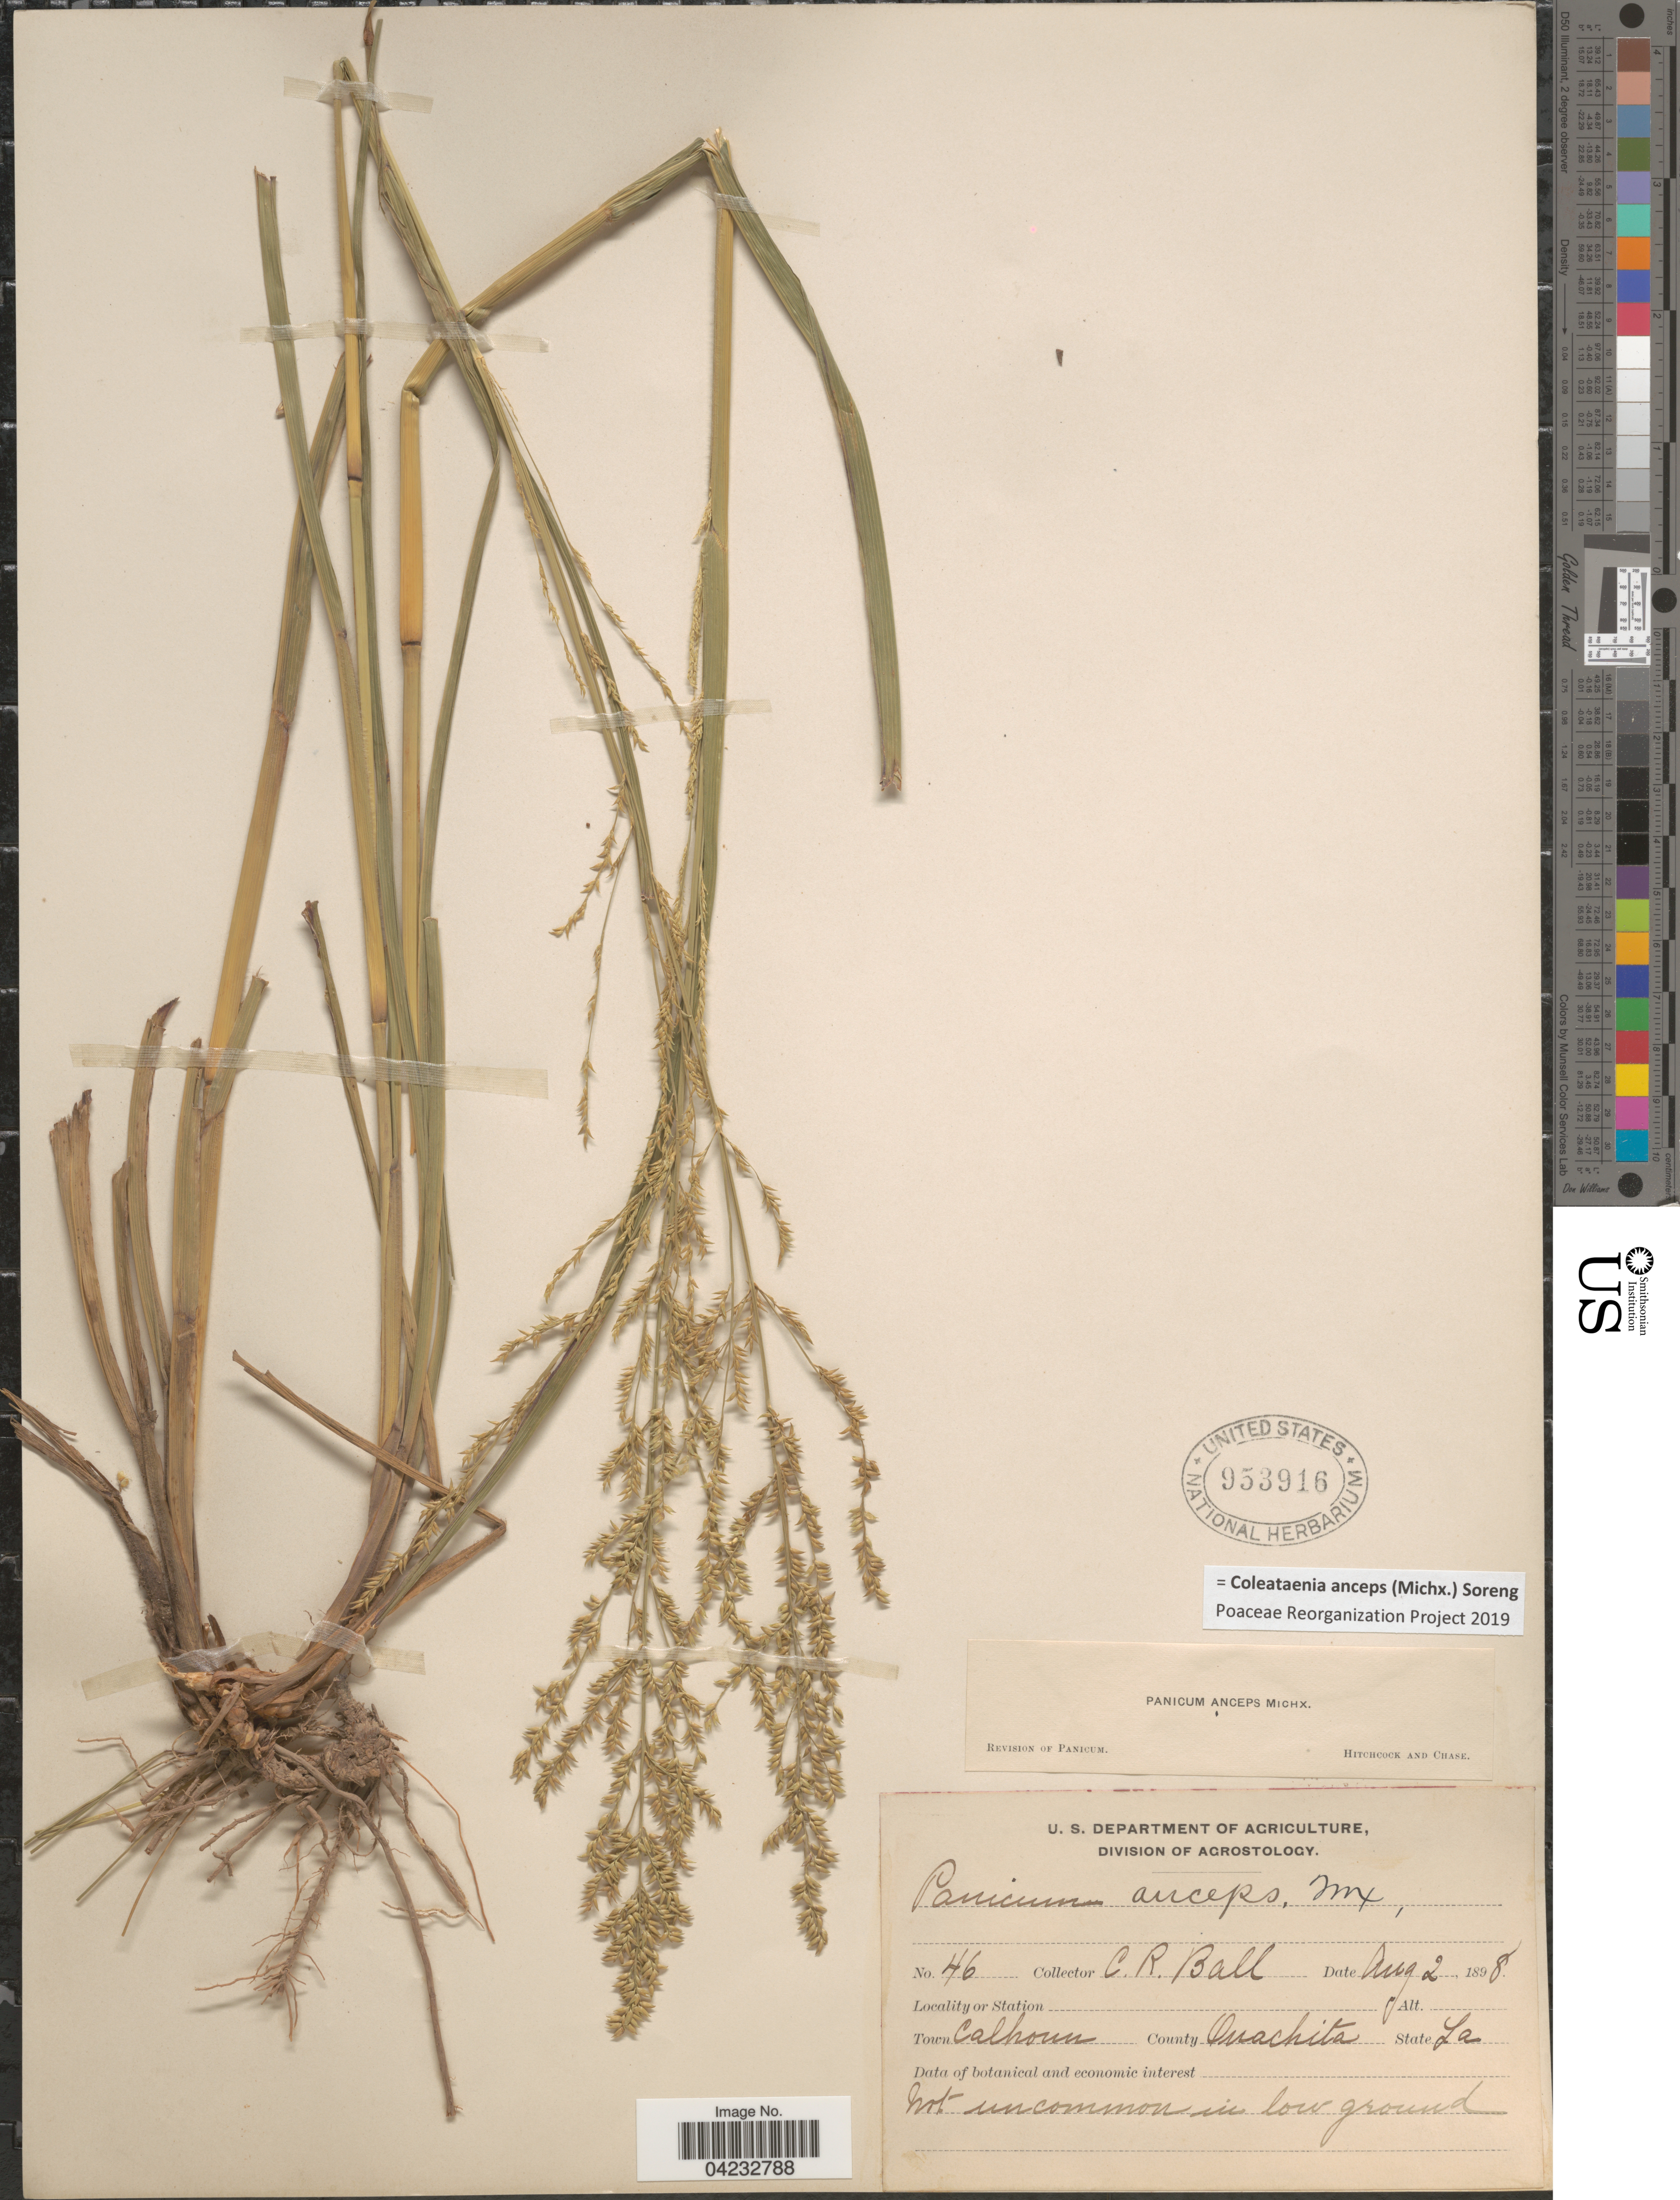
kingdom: Plantae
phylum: Tracheophyta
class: Liliopsida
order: Poales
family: Poaceae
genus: Coleataenia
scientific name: Coleataenia anceps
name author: (Michx.) Soreng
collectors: C. R. Ball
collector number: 46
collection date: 1898-08-02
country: United States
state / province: Louisiana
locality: Town Calhoun. County Ouachita.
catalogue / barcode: US 953916